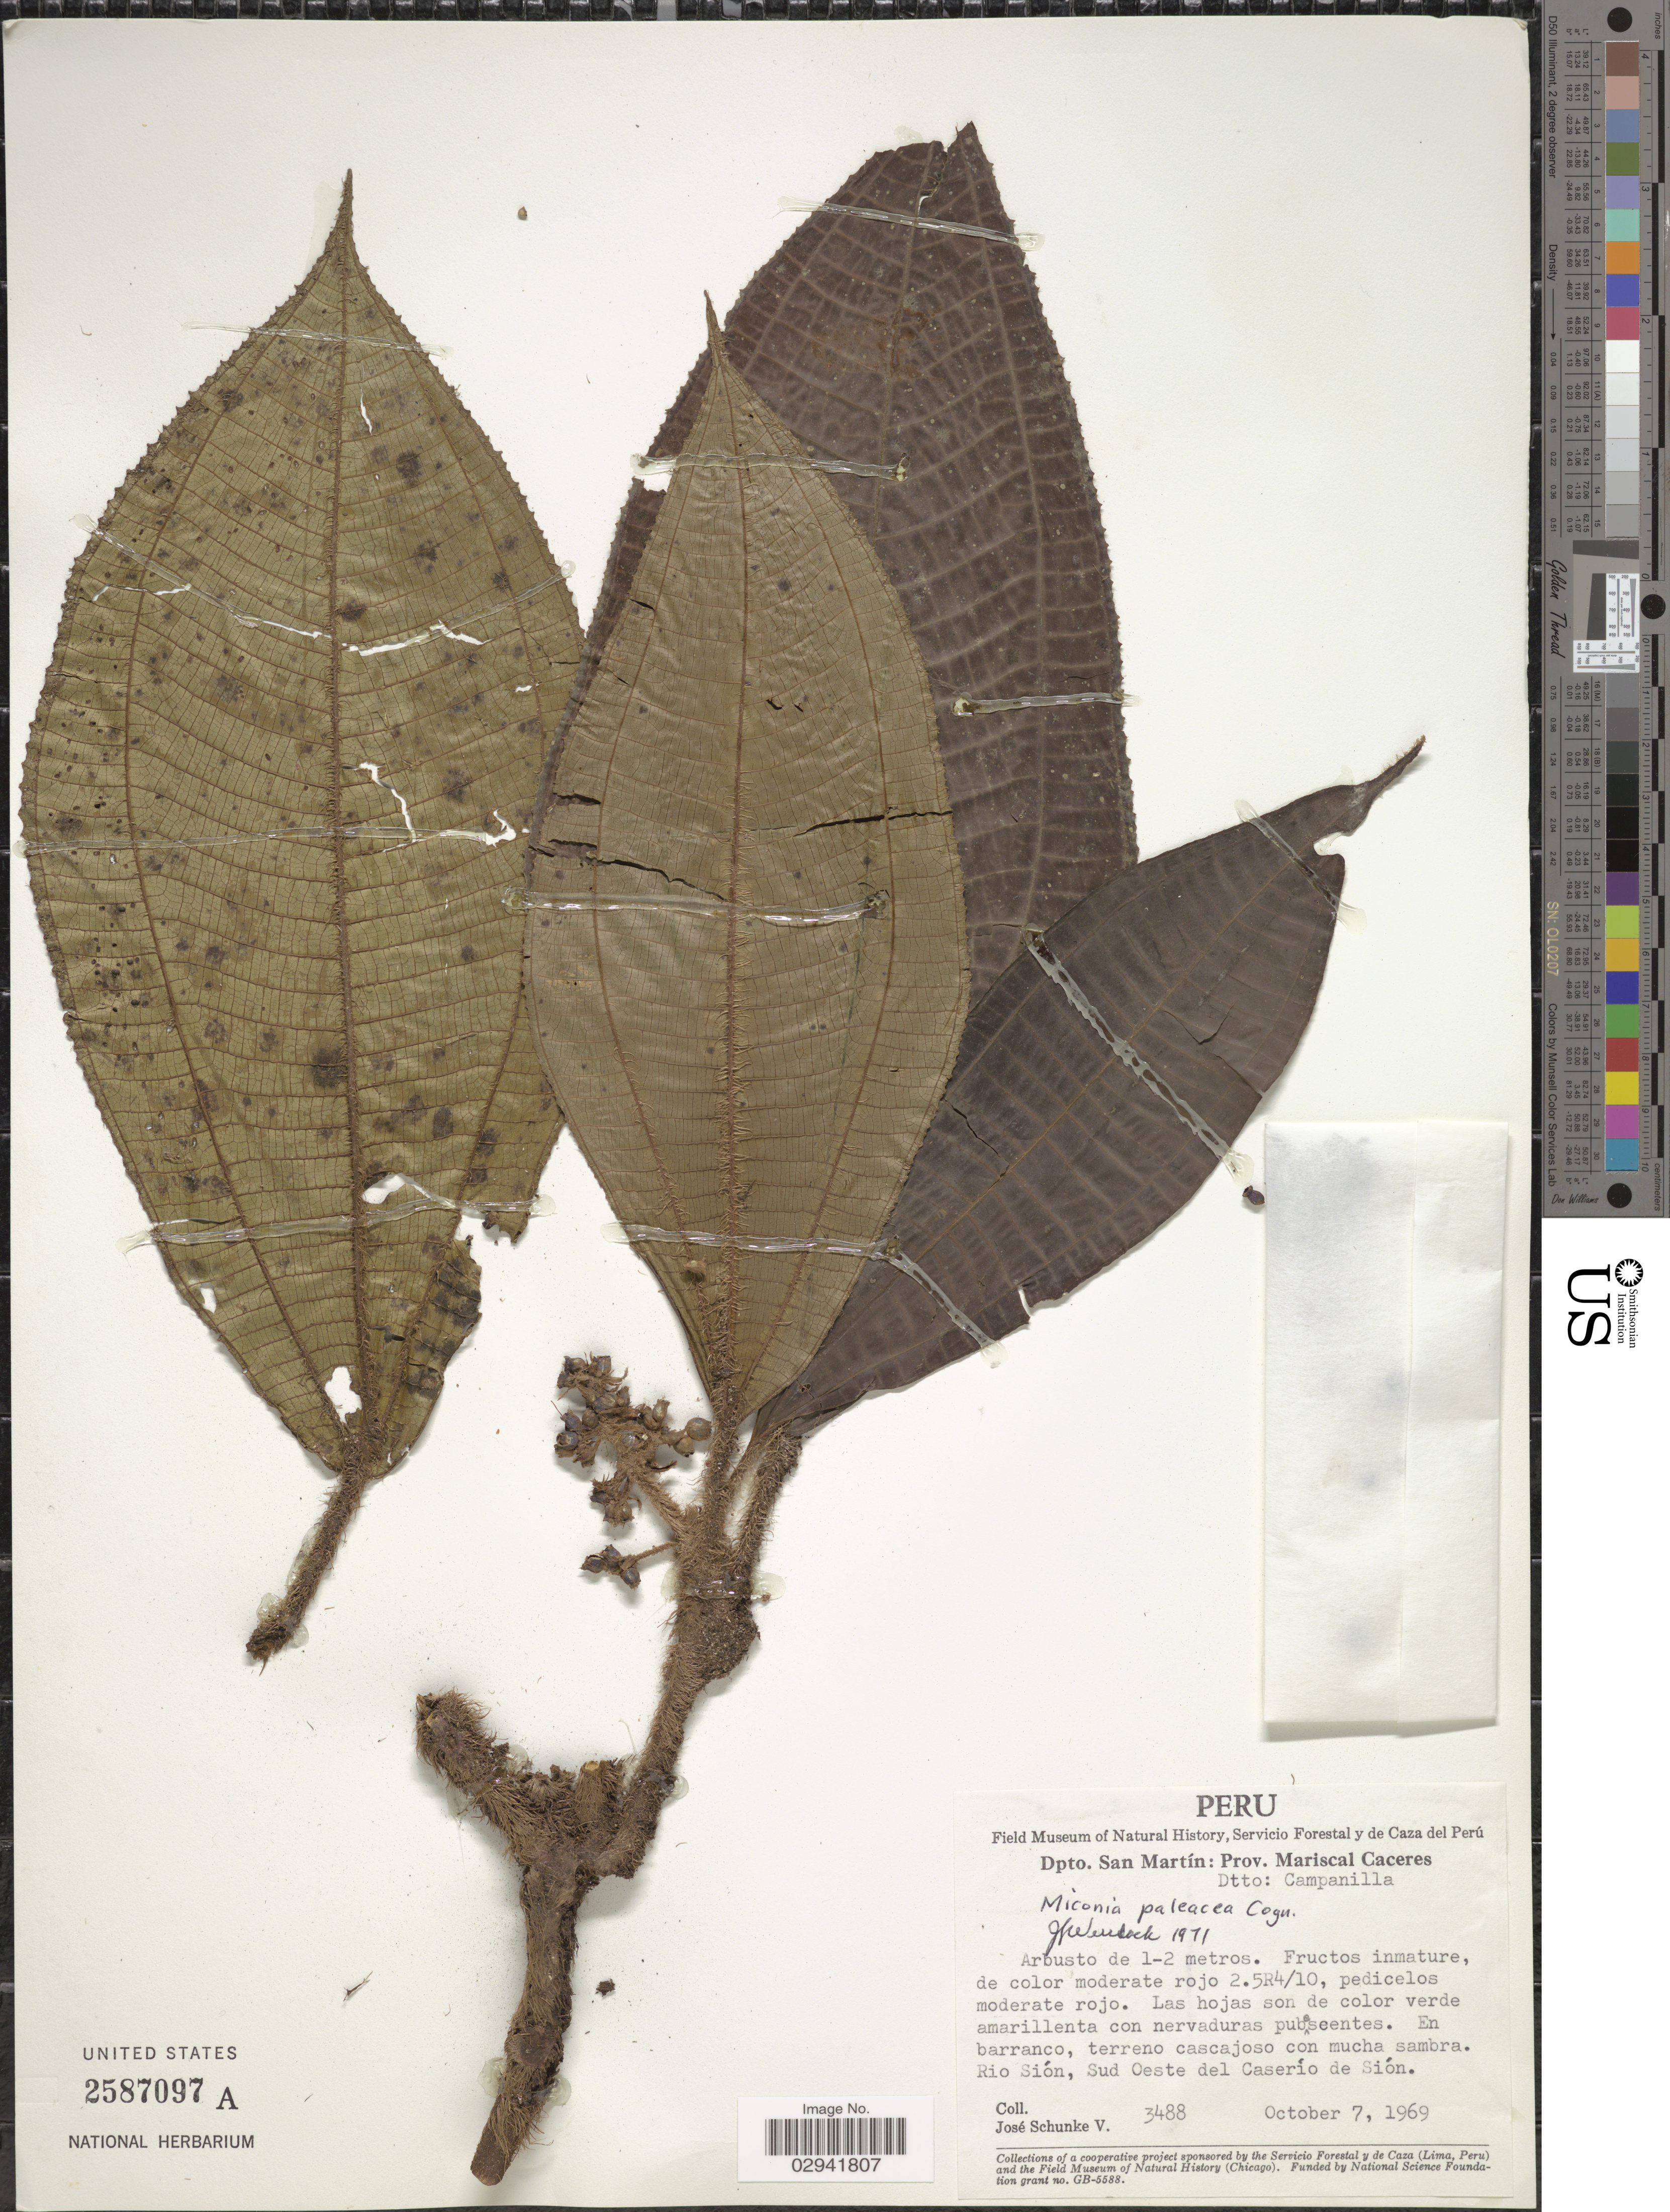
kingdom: Plantae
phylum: Tracheophyta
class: Magnoliopsida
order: Myrtales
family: Melastomataceae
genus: Miconia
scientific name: Miconia paleacea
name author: Cogn.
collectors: J. Schunke Vigo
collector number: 3488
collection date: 1969-10-07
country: Peru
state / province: San Martín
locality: Dpto. San Martín: Prov. Mariscal Caceres. Dtto. Campanilla. Rio Sión, Sud Oeste del Caserío de Sión.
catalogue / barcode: US 2587097A